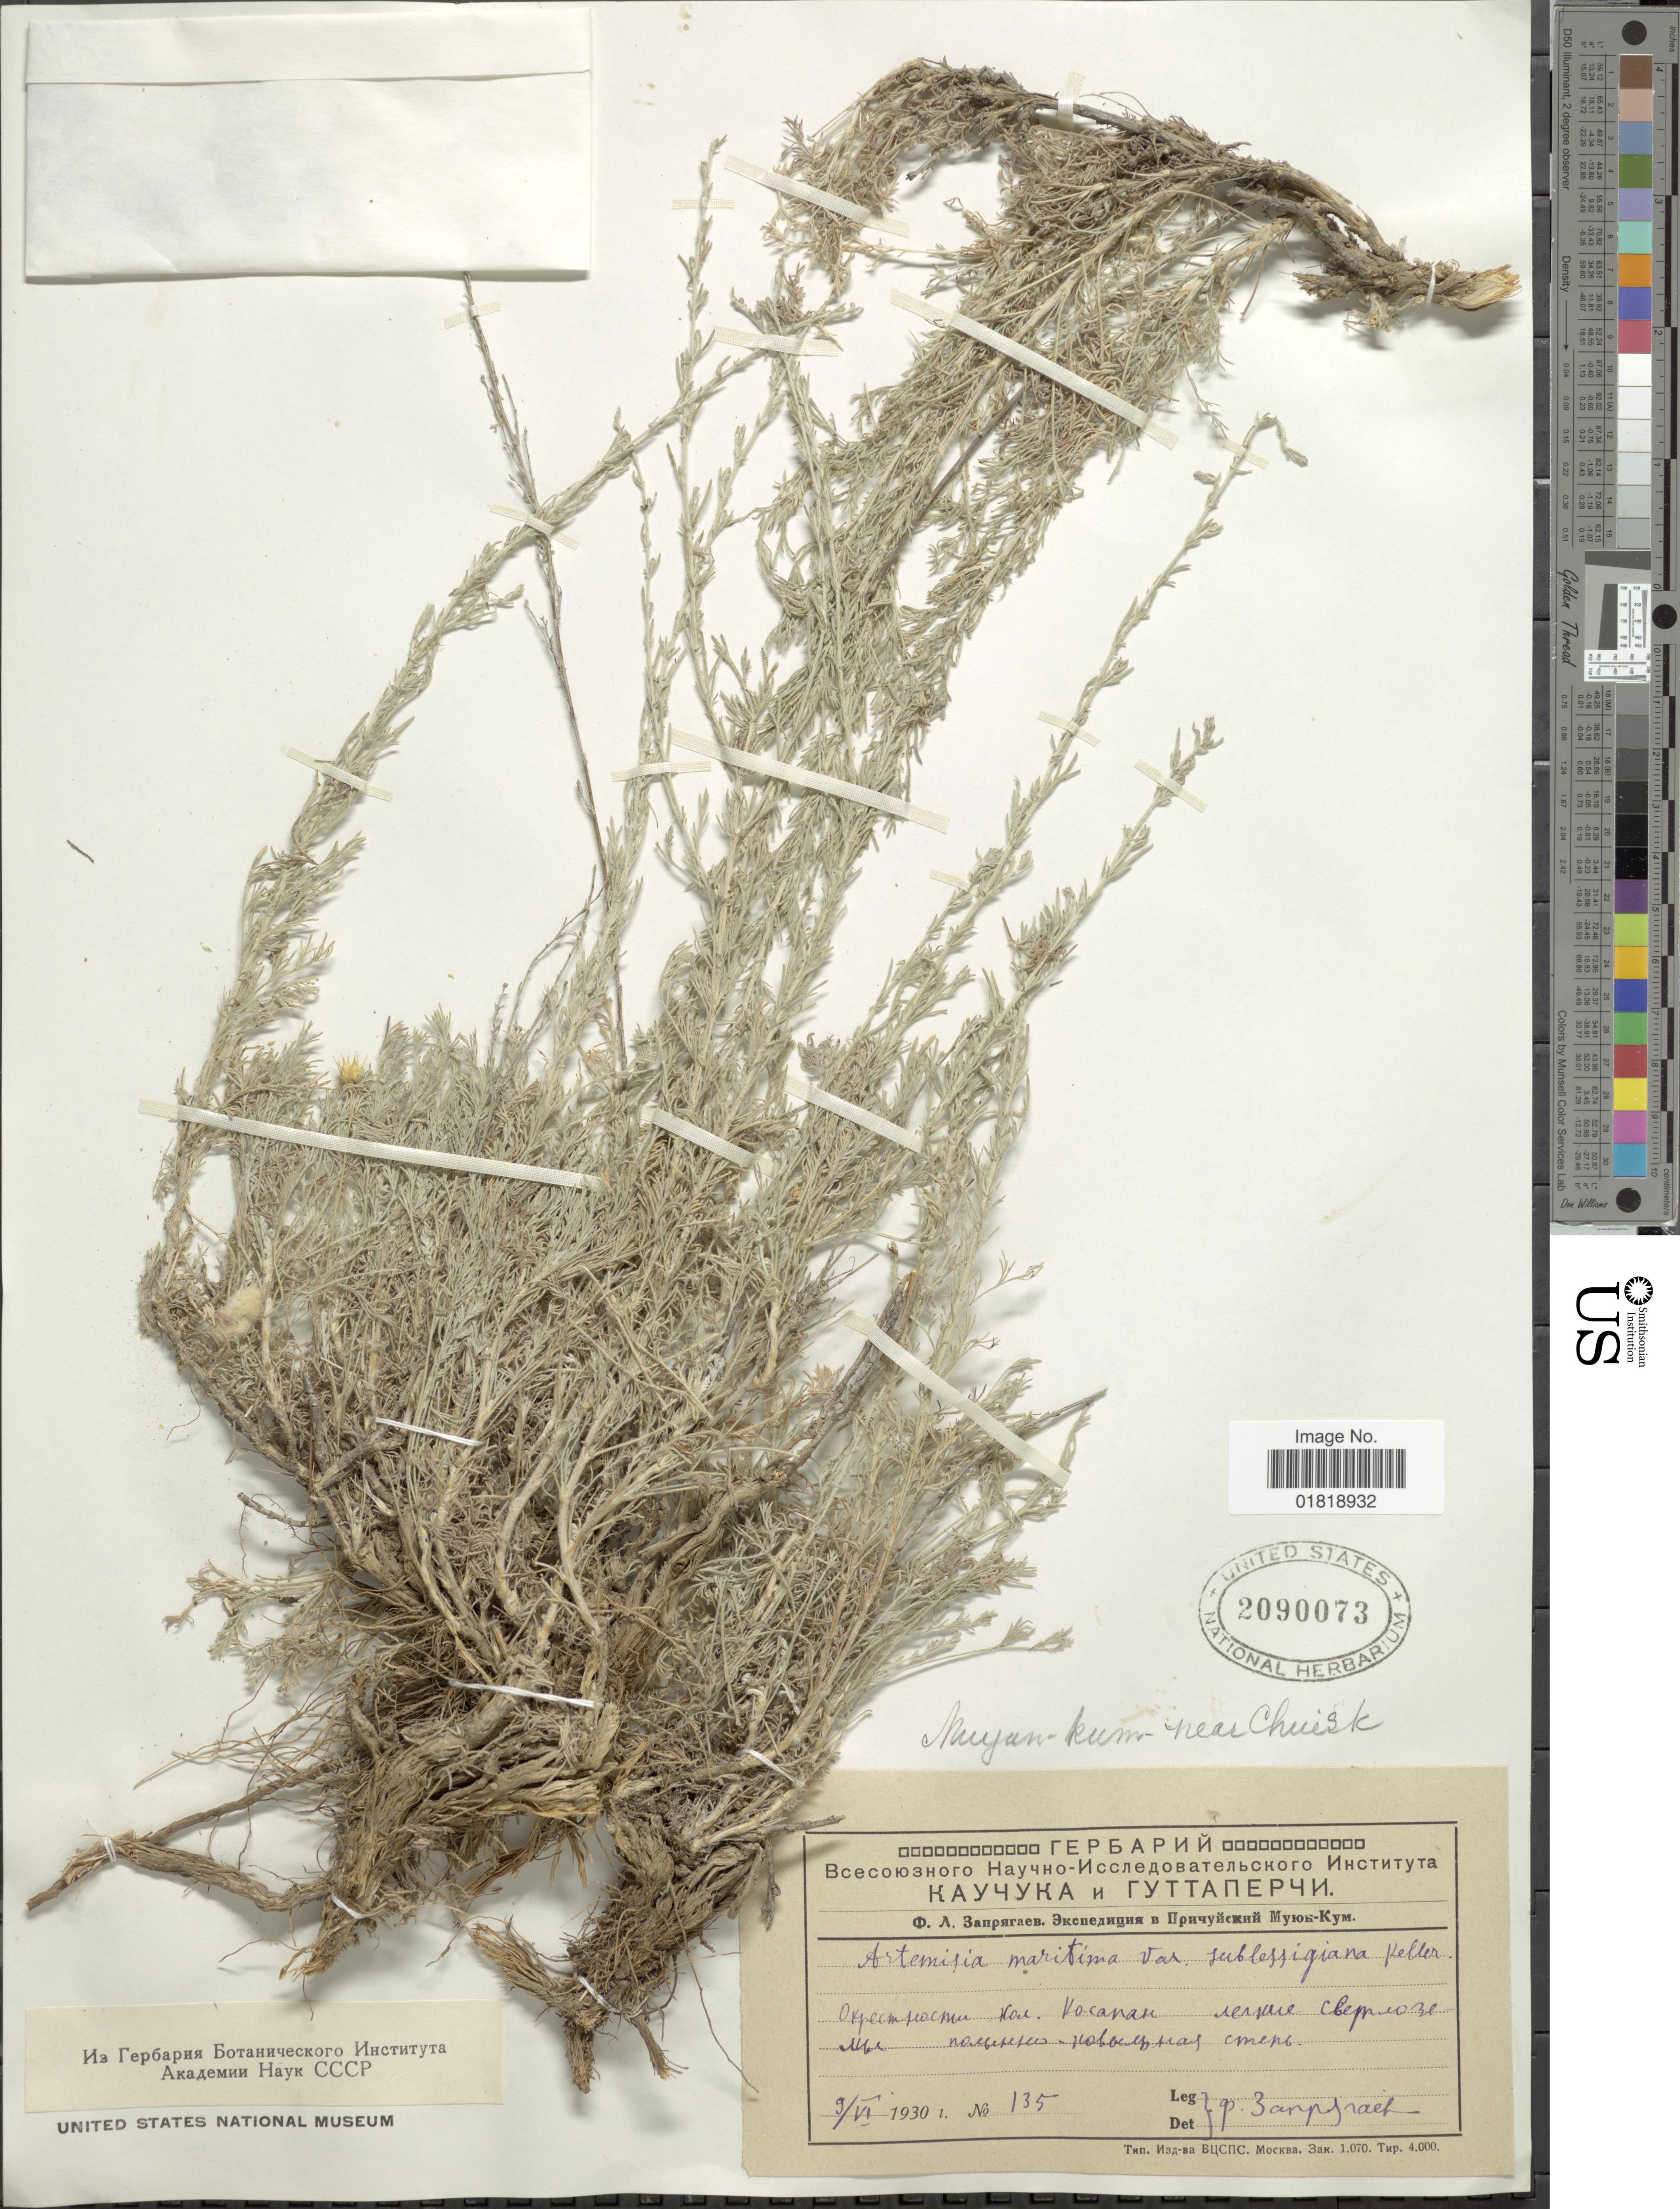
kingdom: Plantae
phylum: Tracheophyta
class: Magnoliopsida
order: Asterales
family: Asteraceae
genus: Artemisia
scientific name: Artemisia maritima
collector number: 135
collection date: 1930-06-09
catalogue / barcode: US 2090073